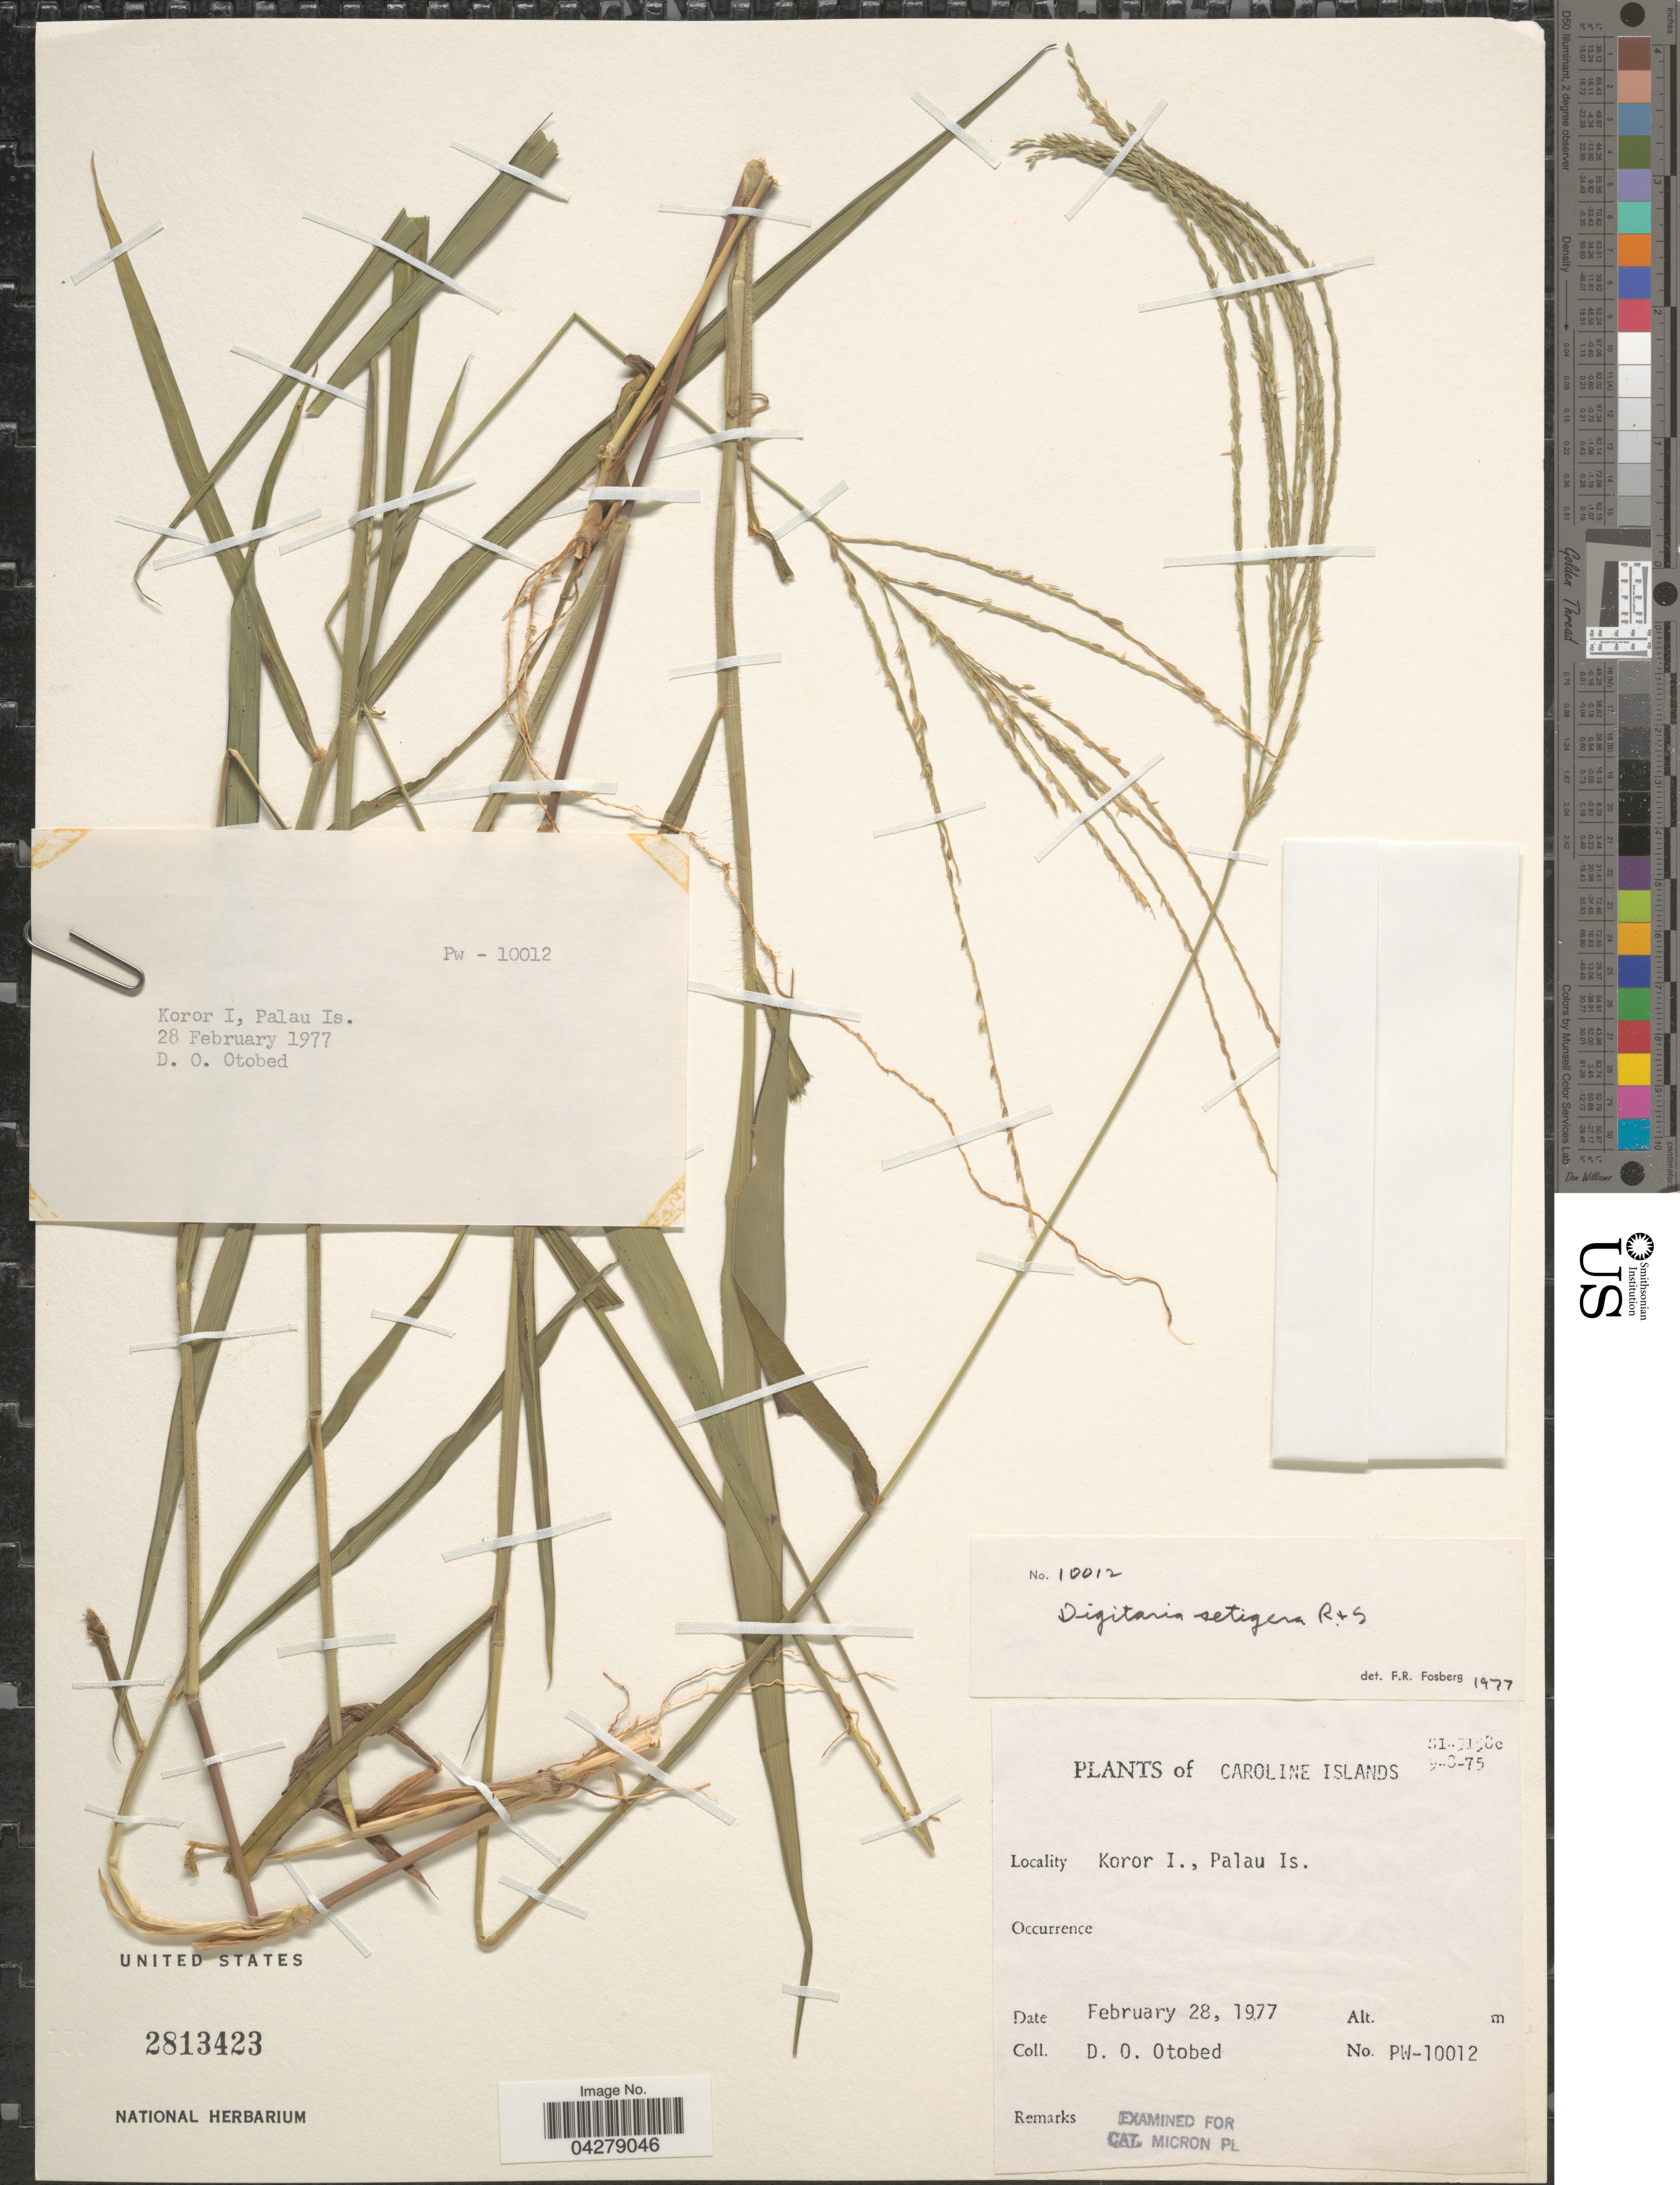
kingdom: Plantae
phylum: Tracheophyta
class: Liliopsida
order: Poales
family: Poaceae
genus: Digitaria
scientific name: Digitaria setigera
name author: Roth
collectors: D. O. Otobed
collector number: PW-10012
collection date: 1977-02-28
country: Palau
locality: Caroline Islands. Koror I., Palau Is.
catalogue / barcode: US 2813423